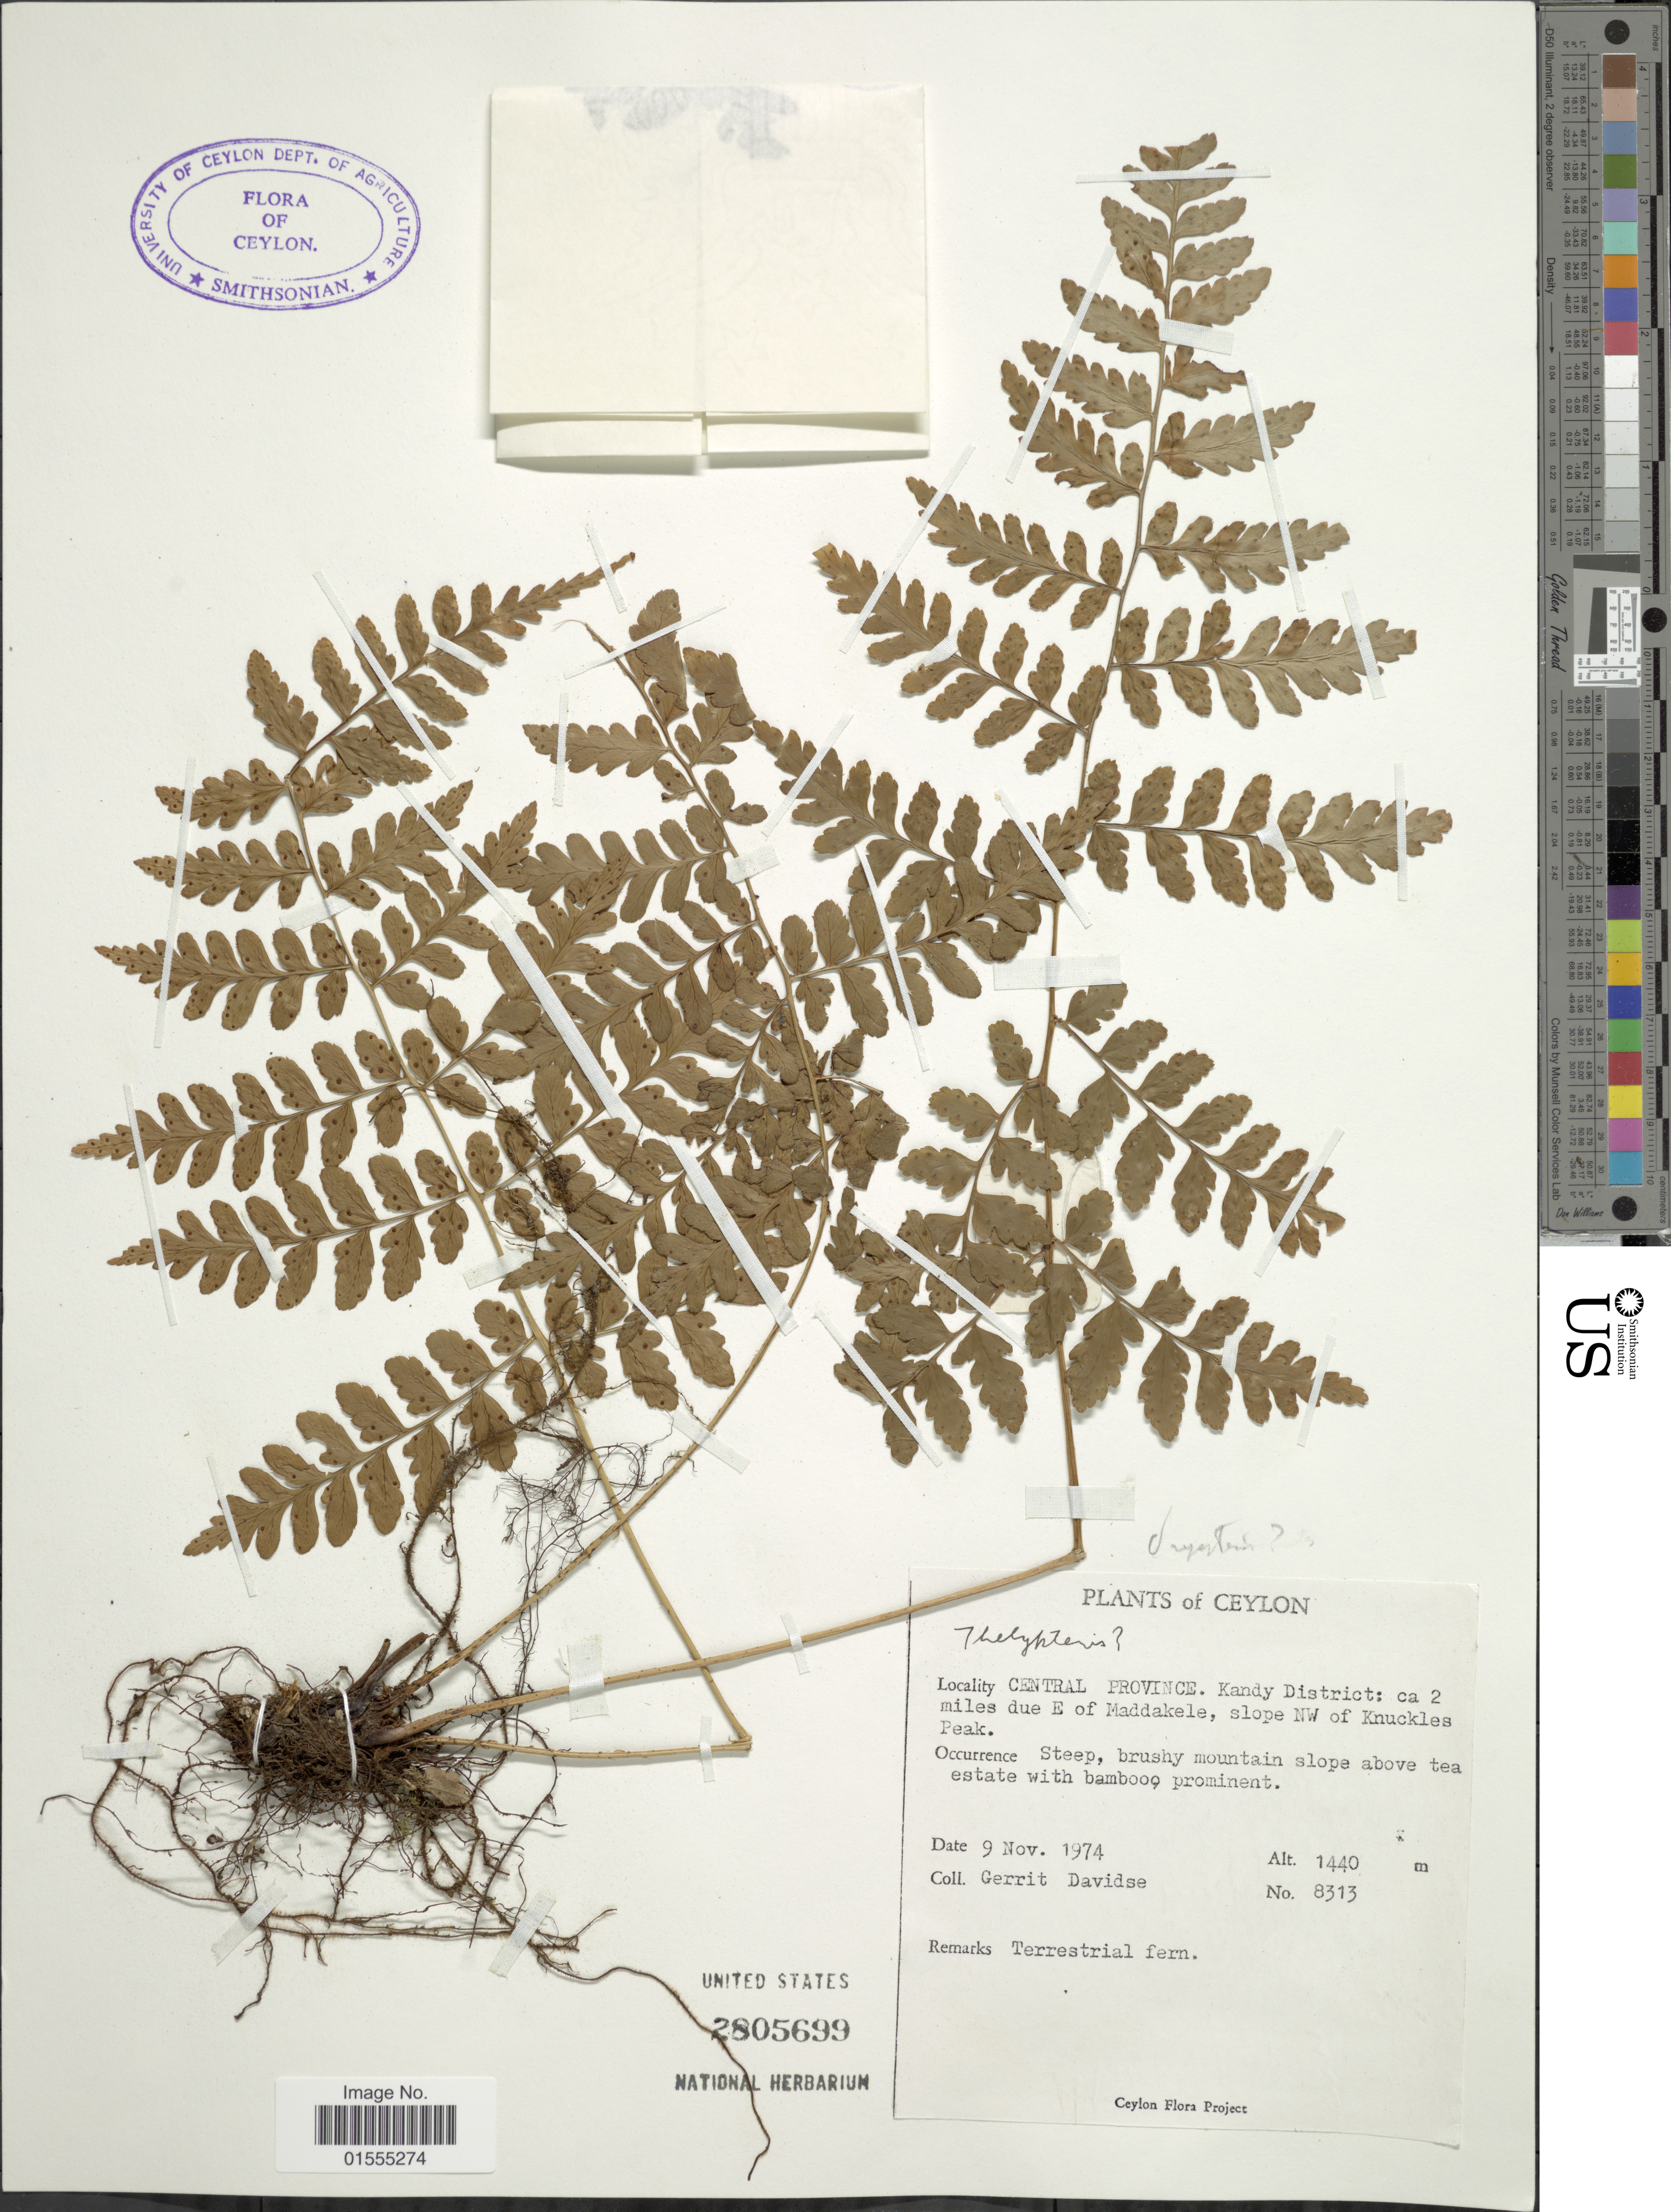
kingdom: Plantae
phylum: Tracheophyta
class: Polypodiopsida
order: Polypodiales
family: Dryopteridaceae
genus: Dryopteris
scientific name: Dryopteris sp.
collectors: G. Davidse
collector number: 8313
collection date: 1974-11-09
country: Sri Lanka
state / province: Central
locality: Ceylon, Kandy District: ca 2 miles due E of Maddakele, slope NW of Knuckles Peak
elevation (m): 1440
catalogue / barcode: US 2805699